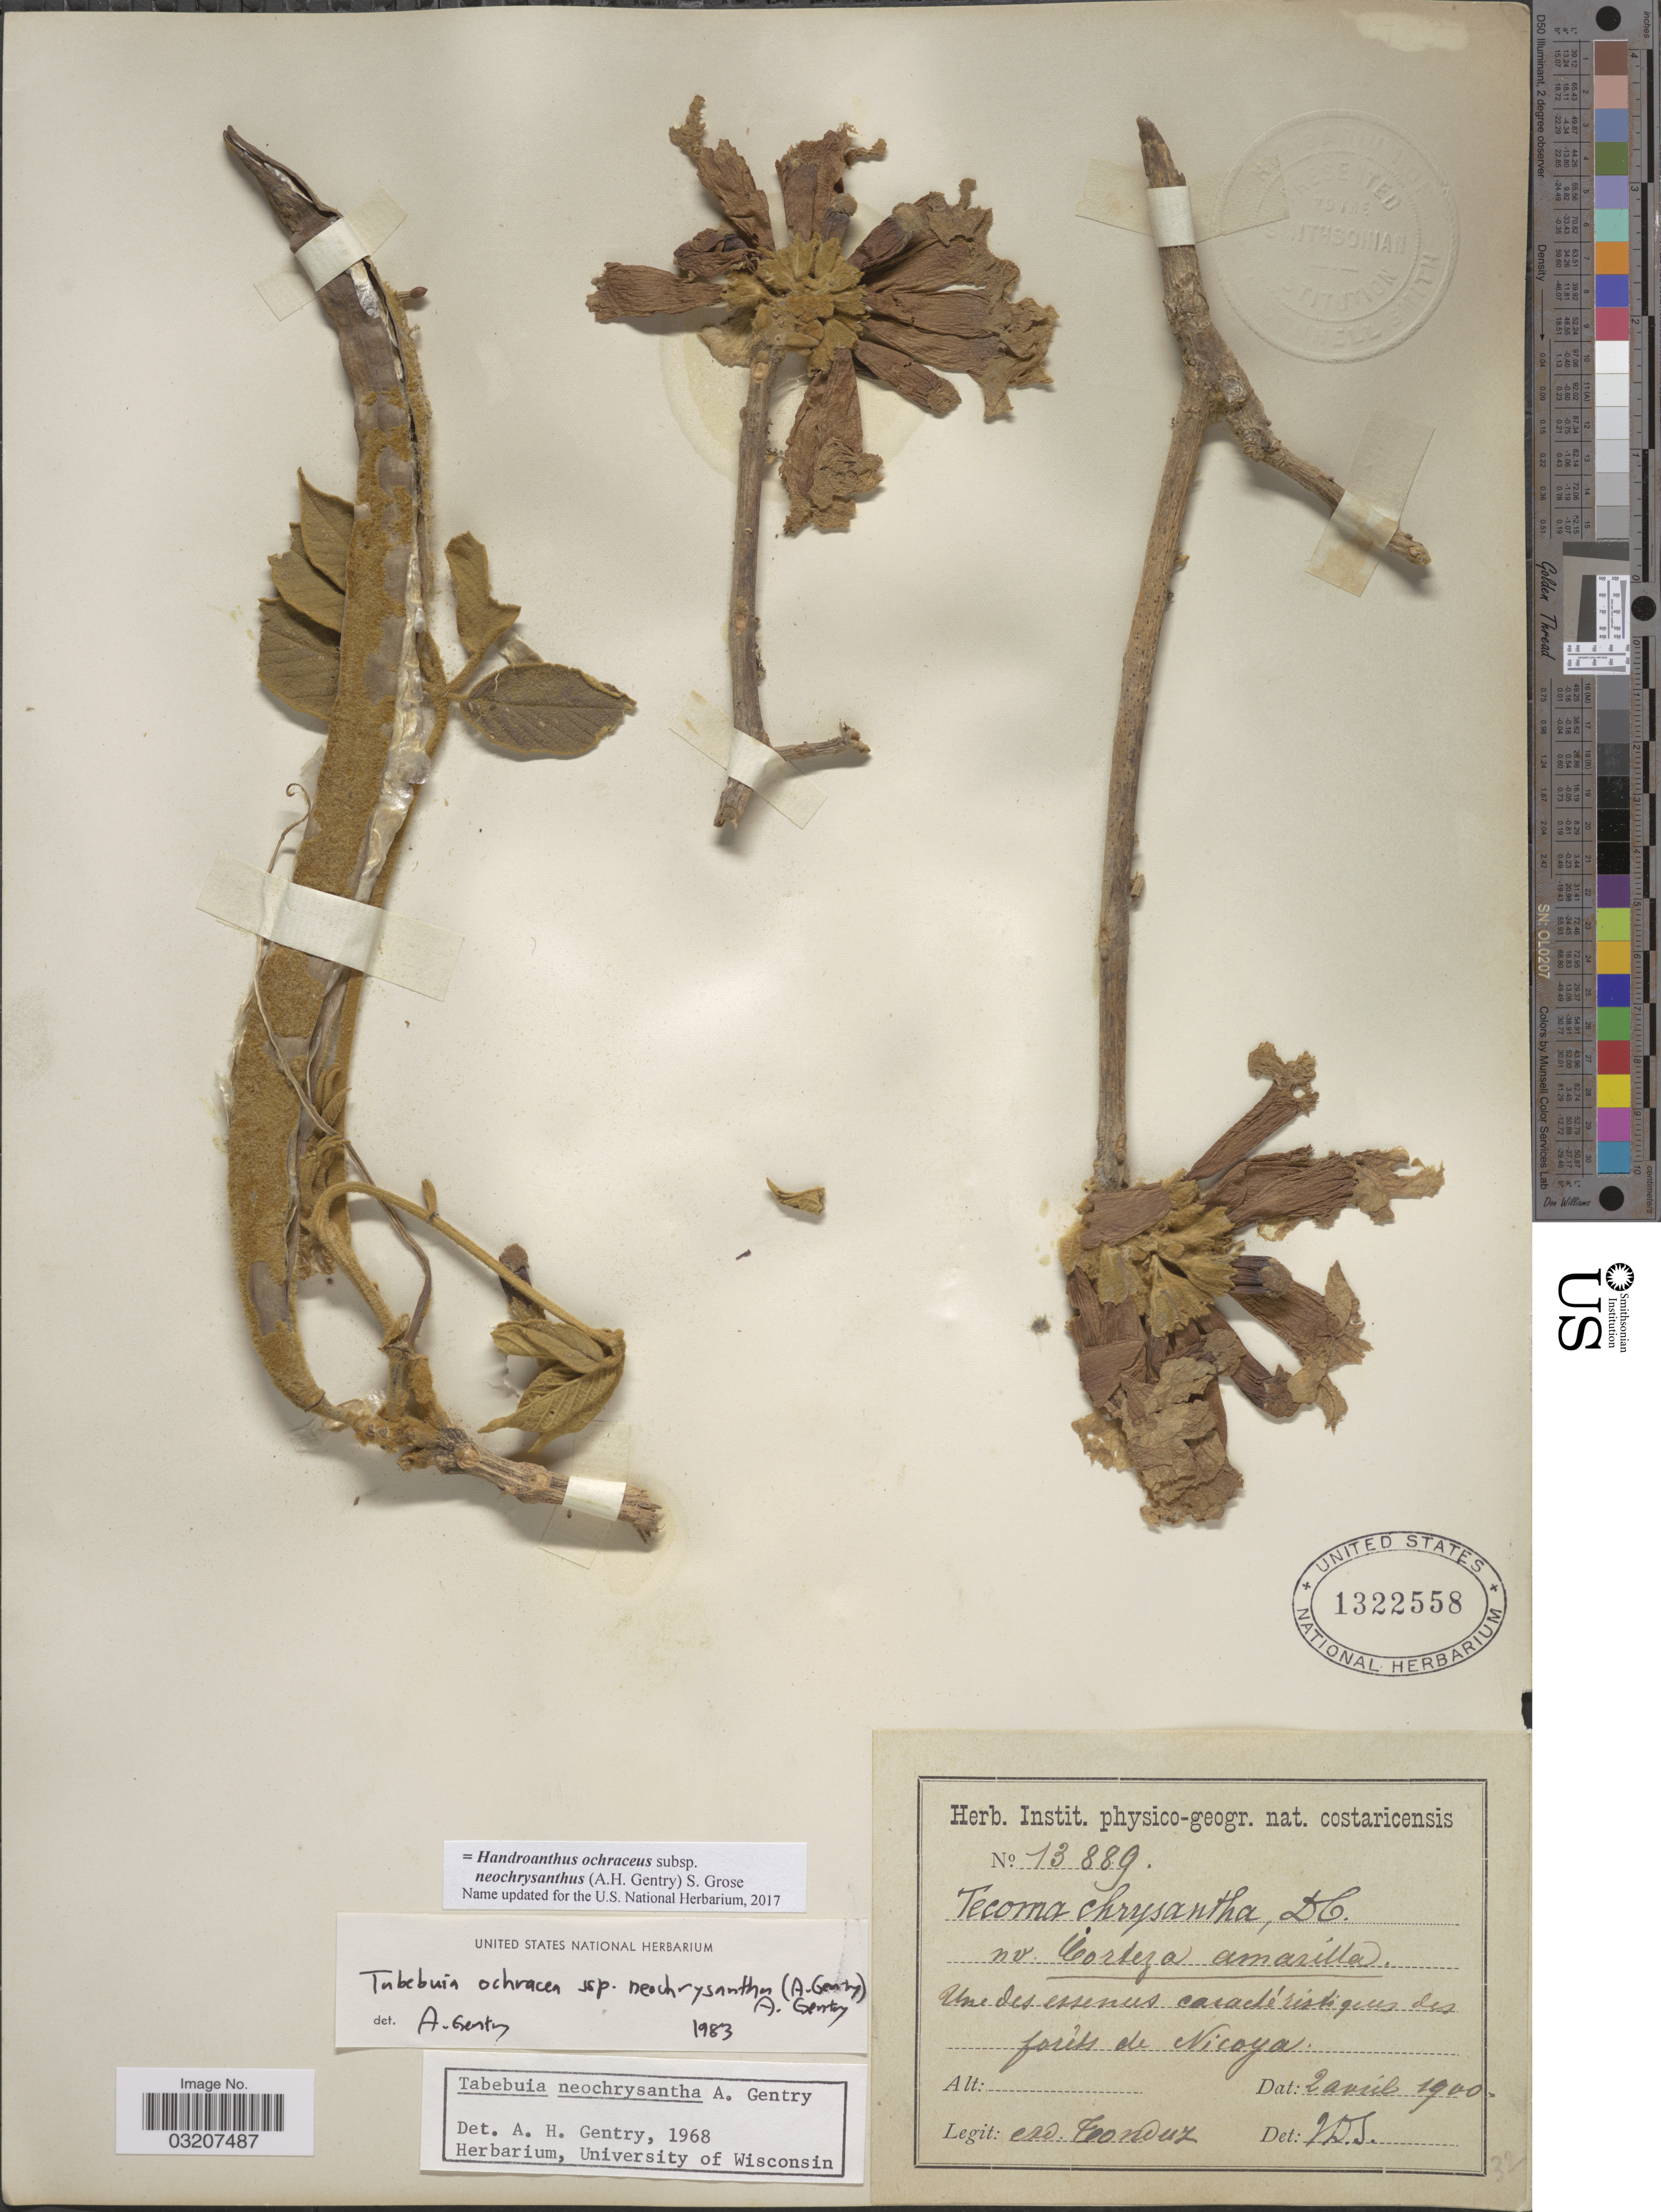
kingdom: Plantae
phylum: Tracheophyta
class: Magnoliopsida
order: Lamiales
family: Bignoniaceae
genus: Handroanthus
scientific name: Handroanthus ochraceus subsp. neochrysanthus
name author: (A.H. Gentry) S.O. Grose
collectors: A. Tonduz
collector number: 13889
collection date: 1900-04-02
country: Costa Rica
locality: Une des essences caractéristiques des forêts de Nicoya.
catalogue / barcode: US 1322558